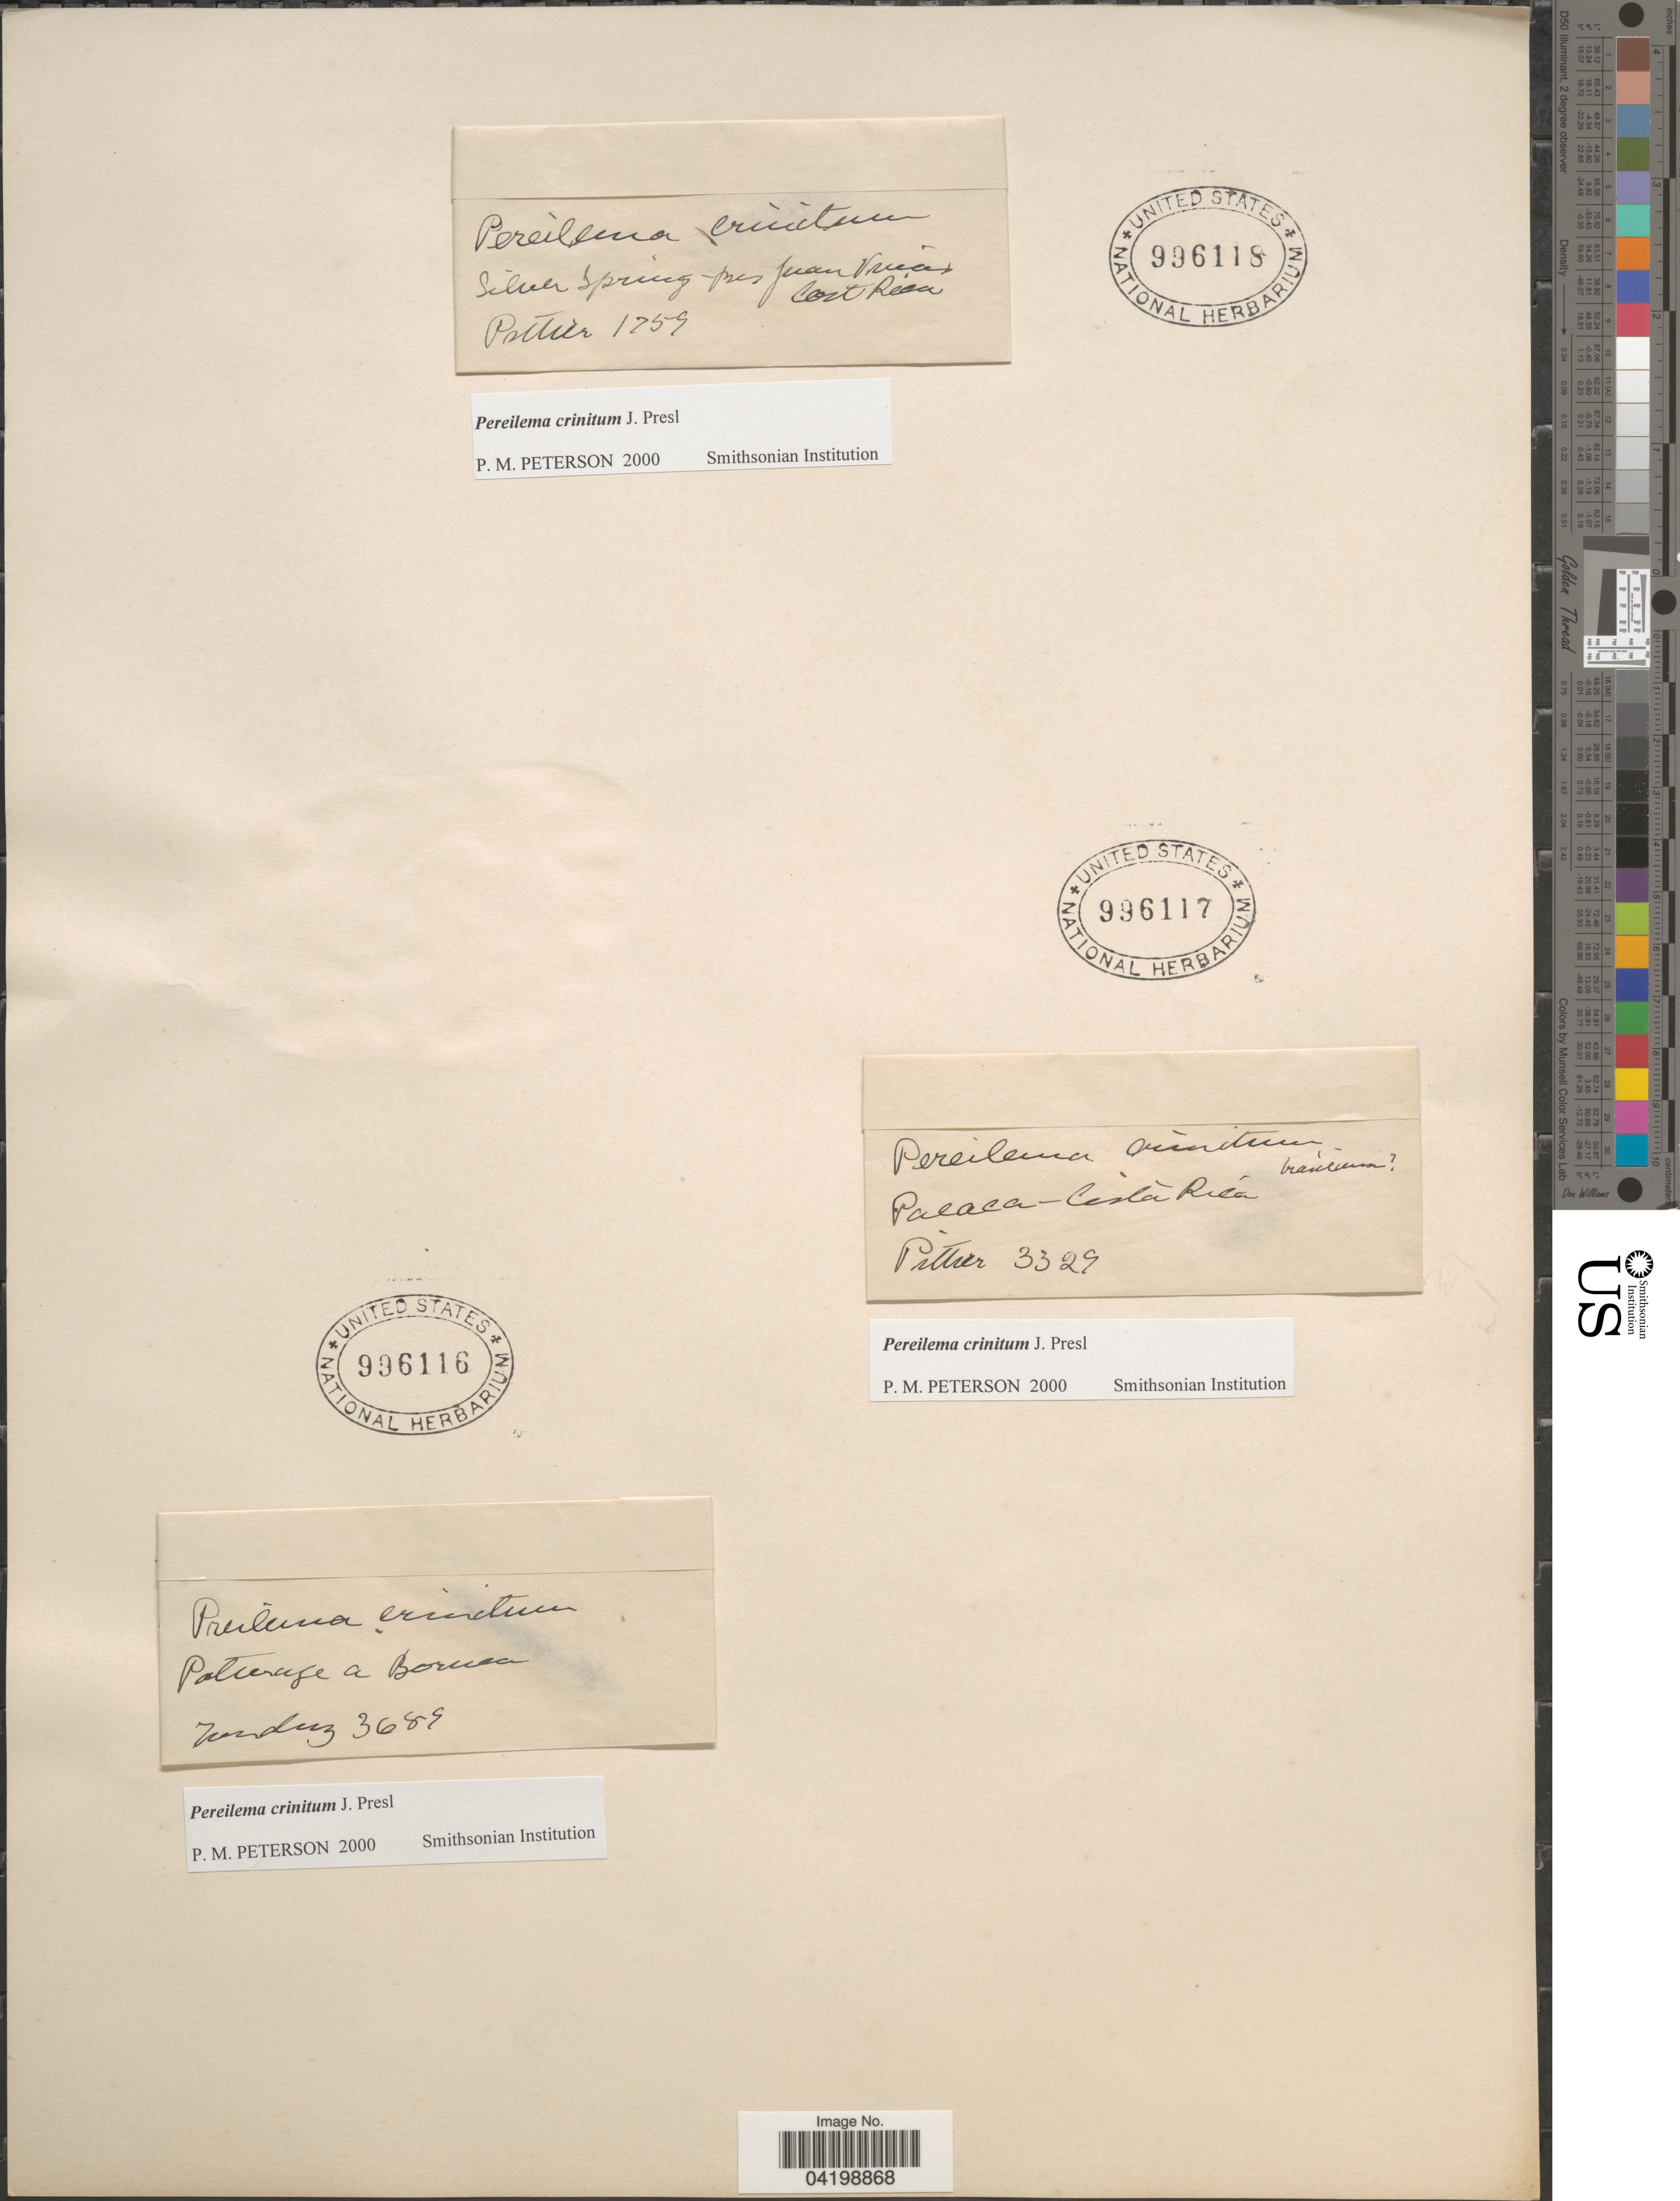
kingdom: Plantae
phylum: Tracheophyta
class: Liliopsida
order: Poales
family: Poaceae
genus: Muhlenbergia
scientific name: Muhlenbergia pereilema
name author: P.M. Peterson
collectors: Pittier, --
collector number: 1759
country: Costa Rica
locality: Silver Spring pres Juan Vinas [interpreted].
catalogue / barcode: US 996118-3